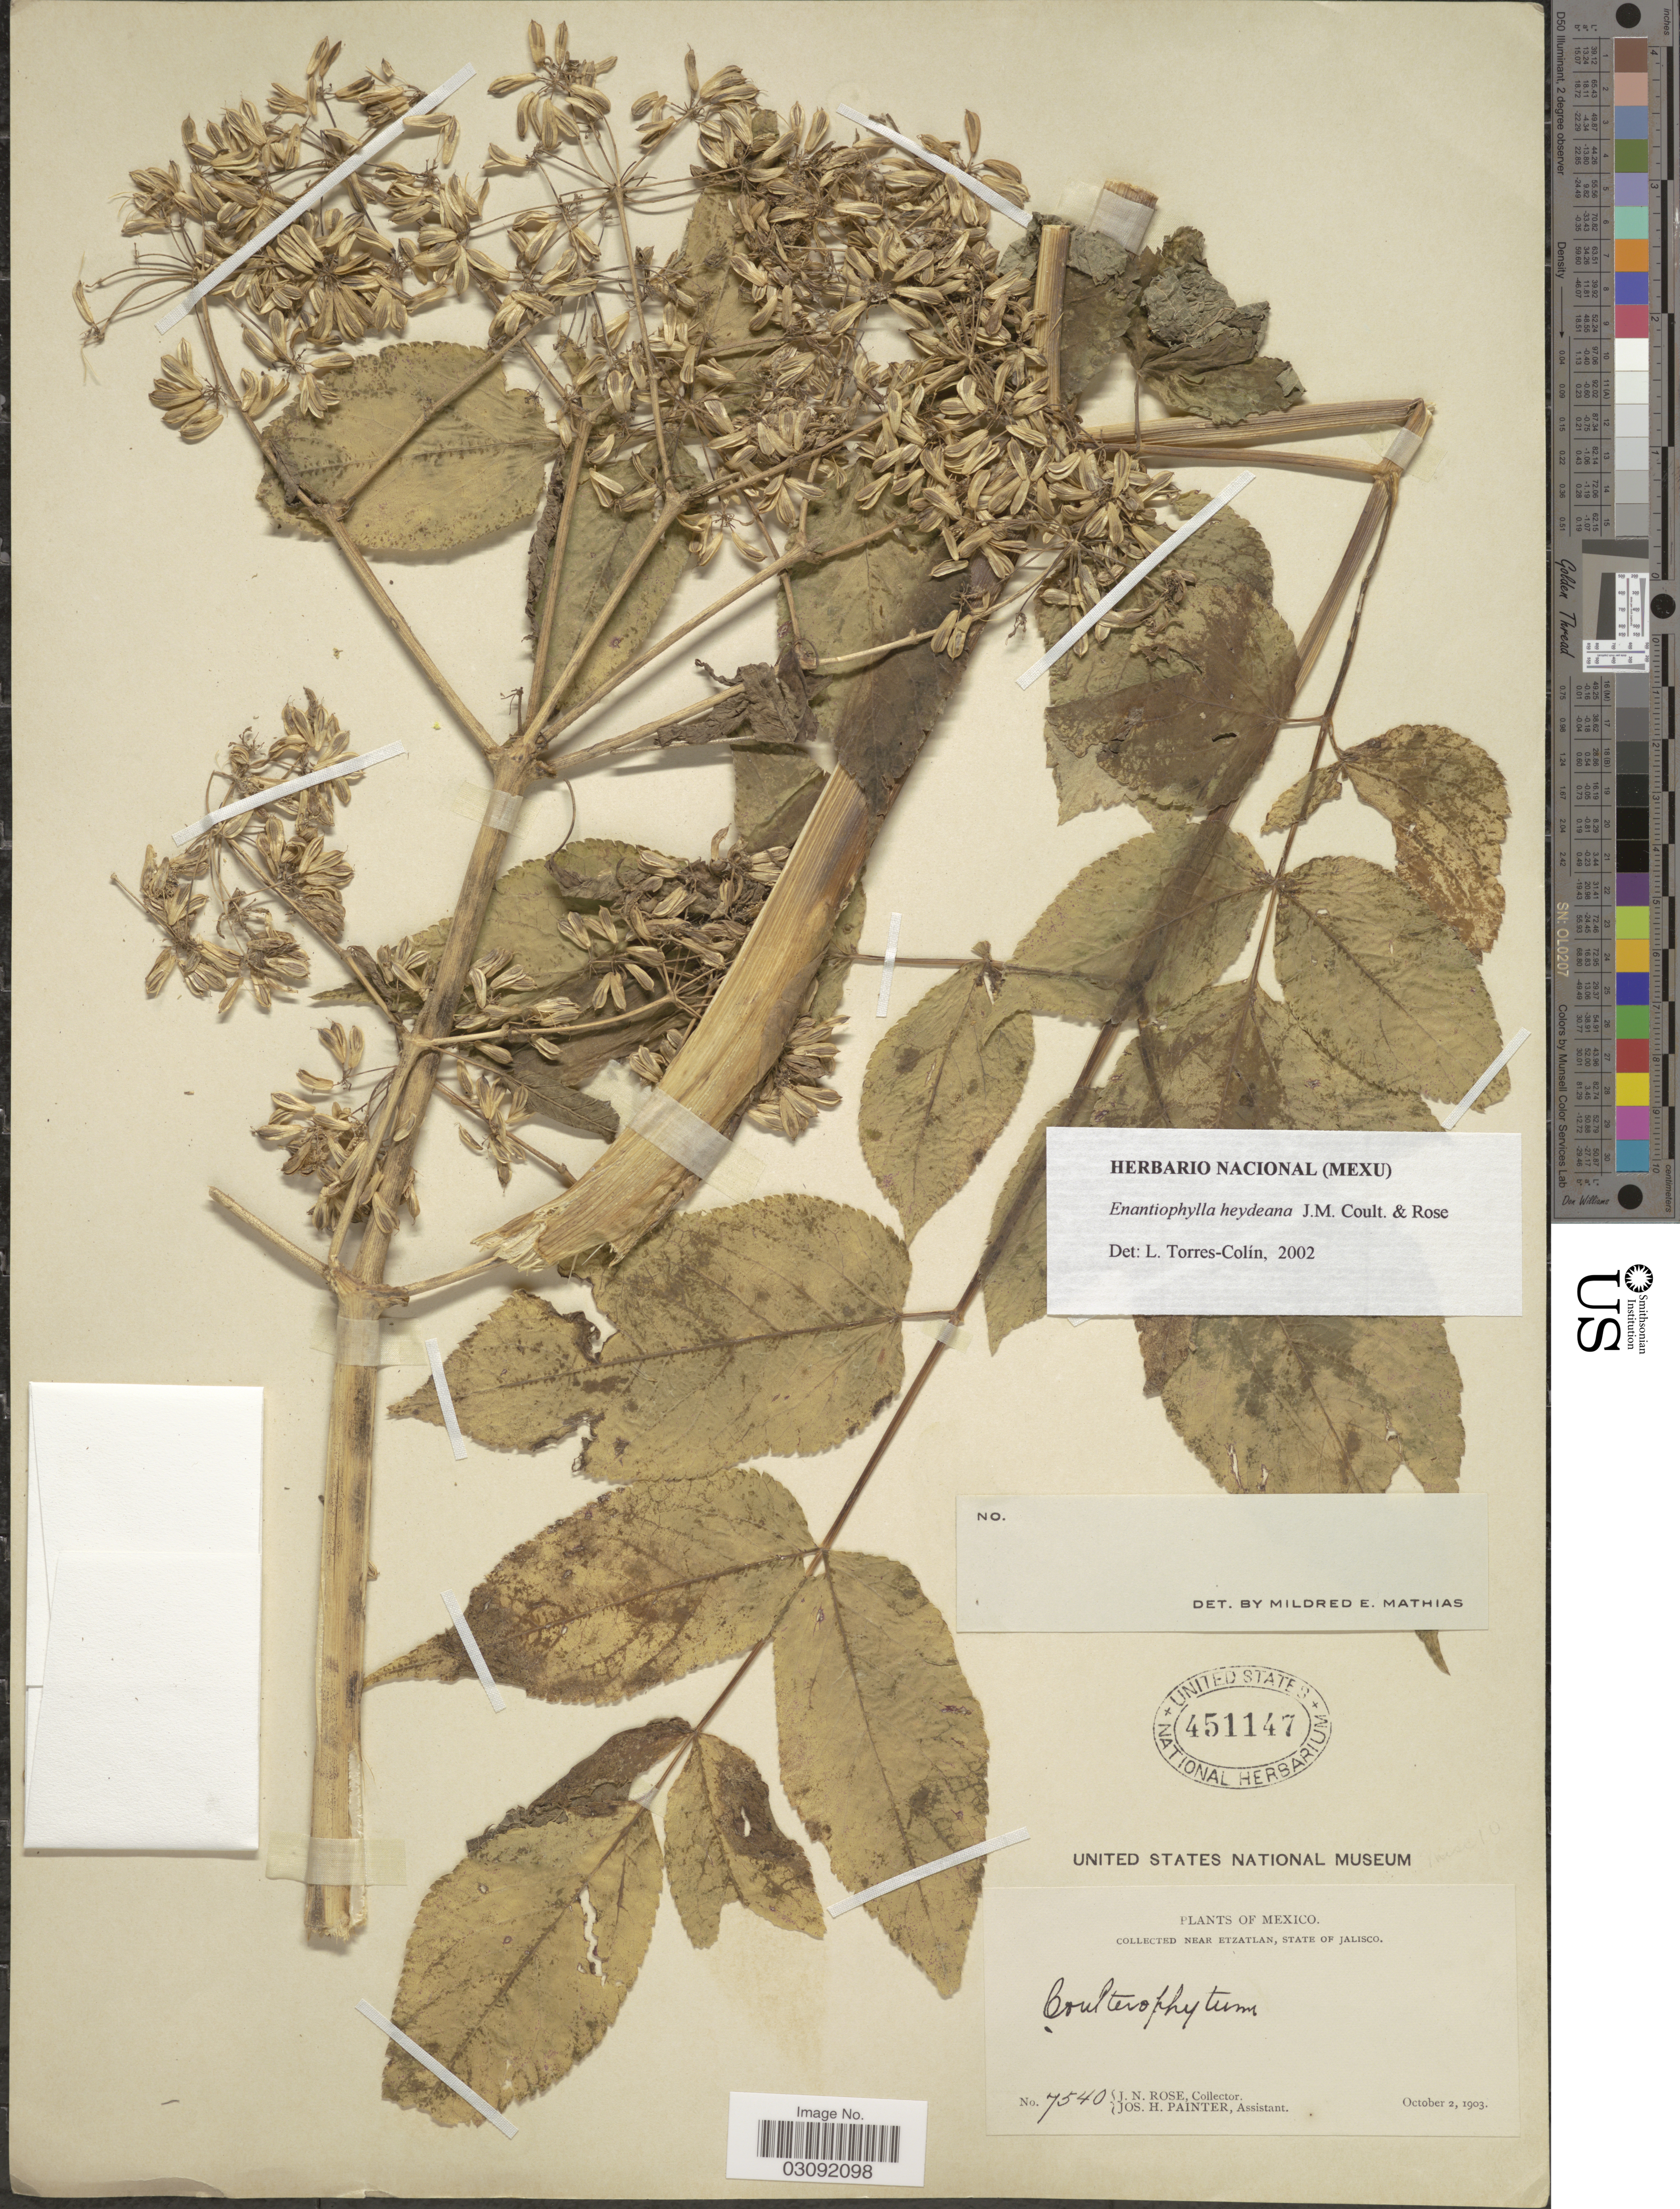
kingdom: Plantae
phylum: Tracheophyta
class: Magnoliopsida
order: Apiales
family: Apiaceae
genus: Enantiophylla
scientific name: Enantiophylla heydeana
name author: J.M. Coult. & Rose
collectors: J. N. Rose & J. H. Painter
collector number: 7540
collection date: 1903-10-02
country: Mexico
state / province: Jalisco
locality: Near Etzatlan, State of Jalisco.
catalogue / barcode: US 451147